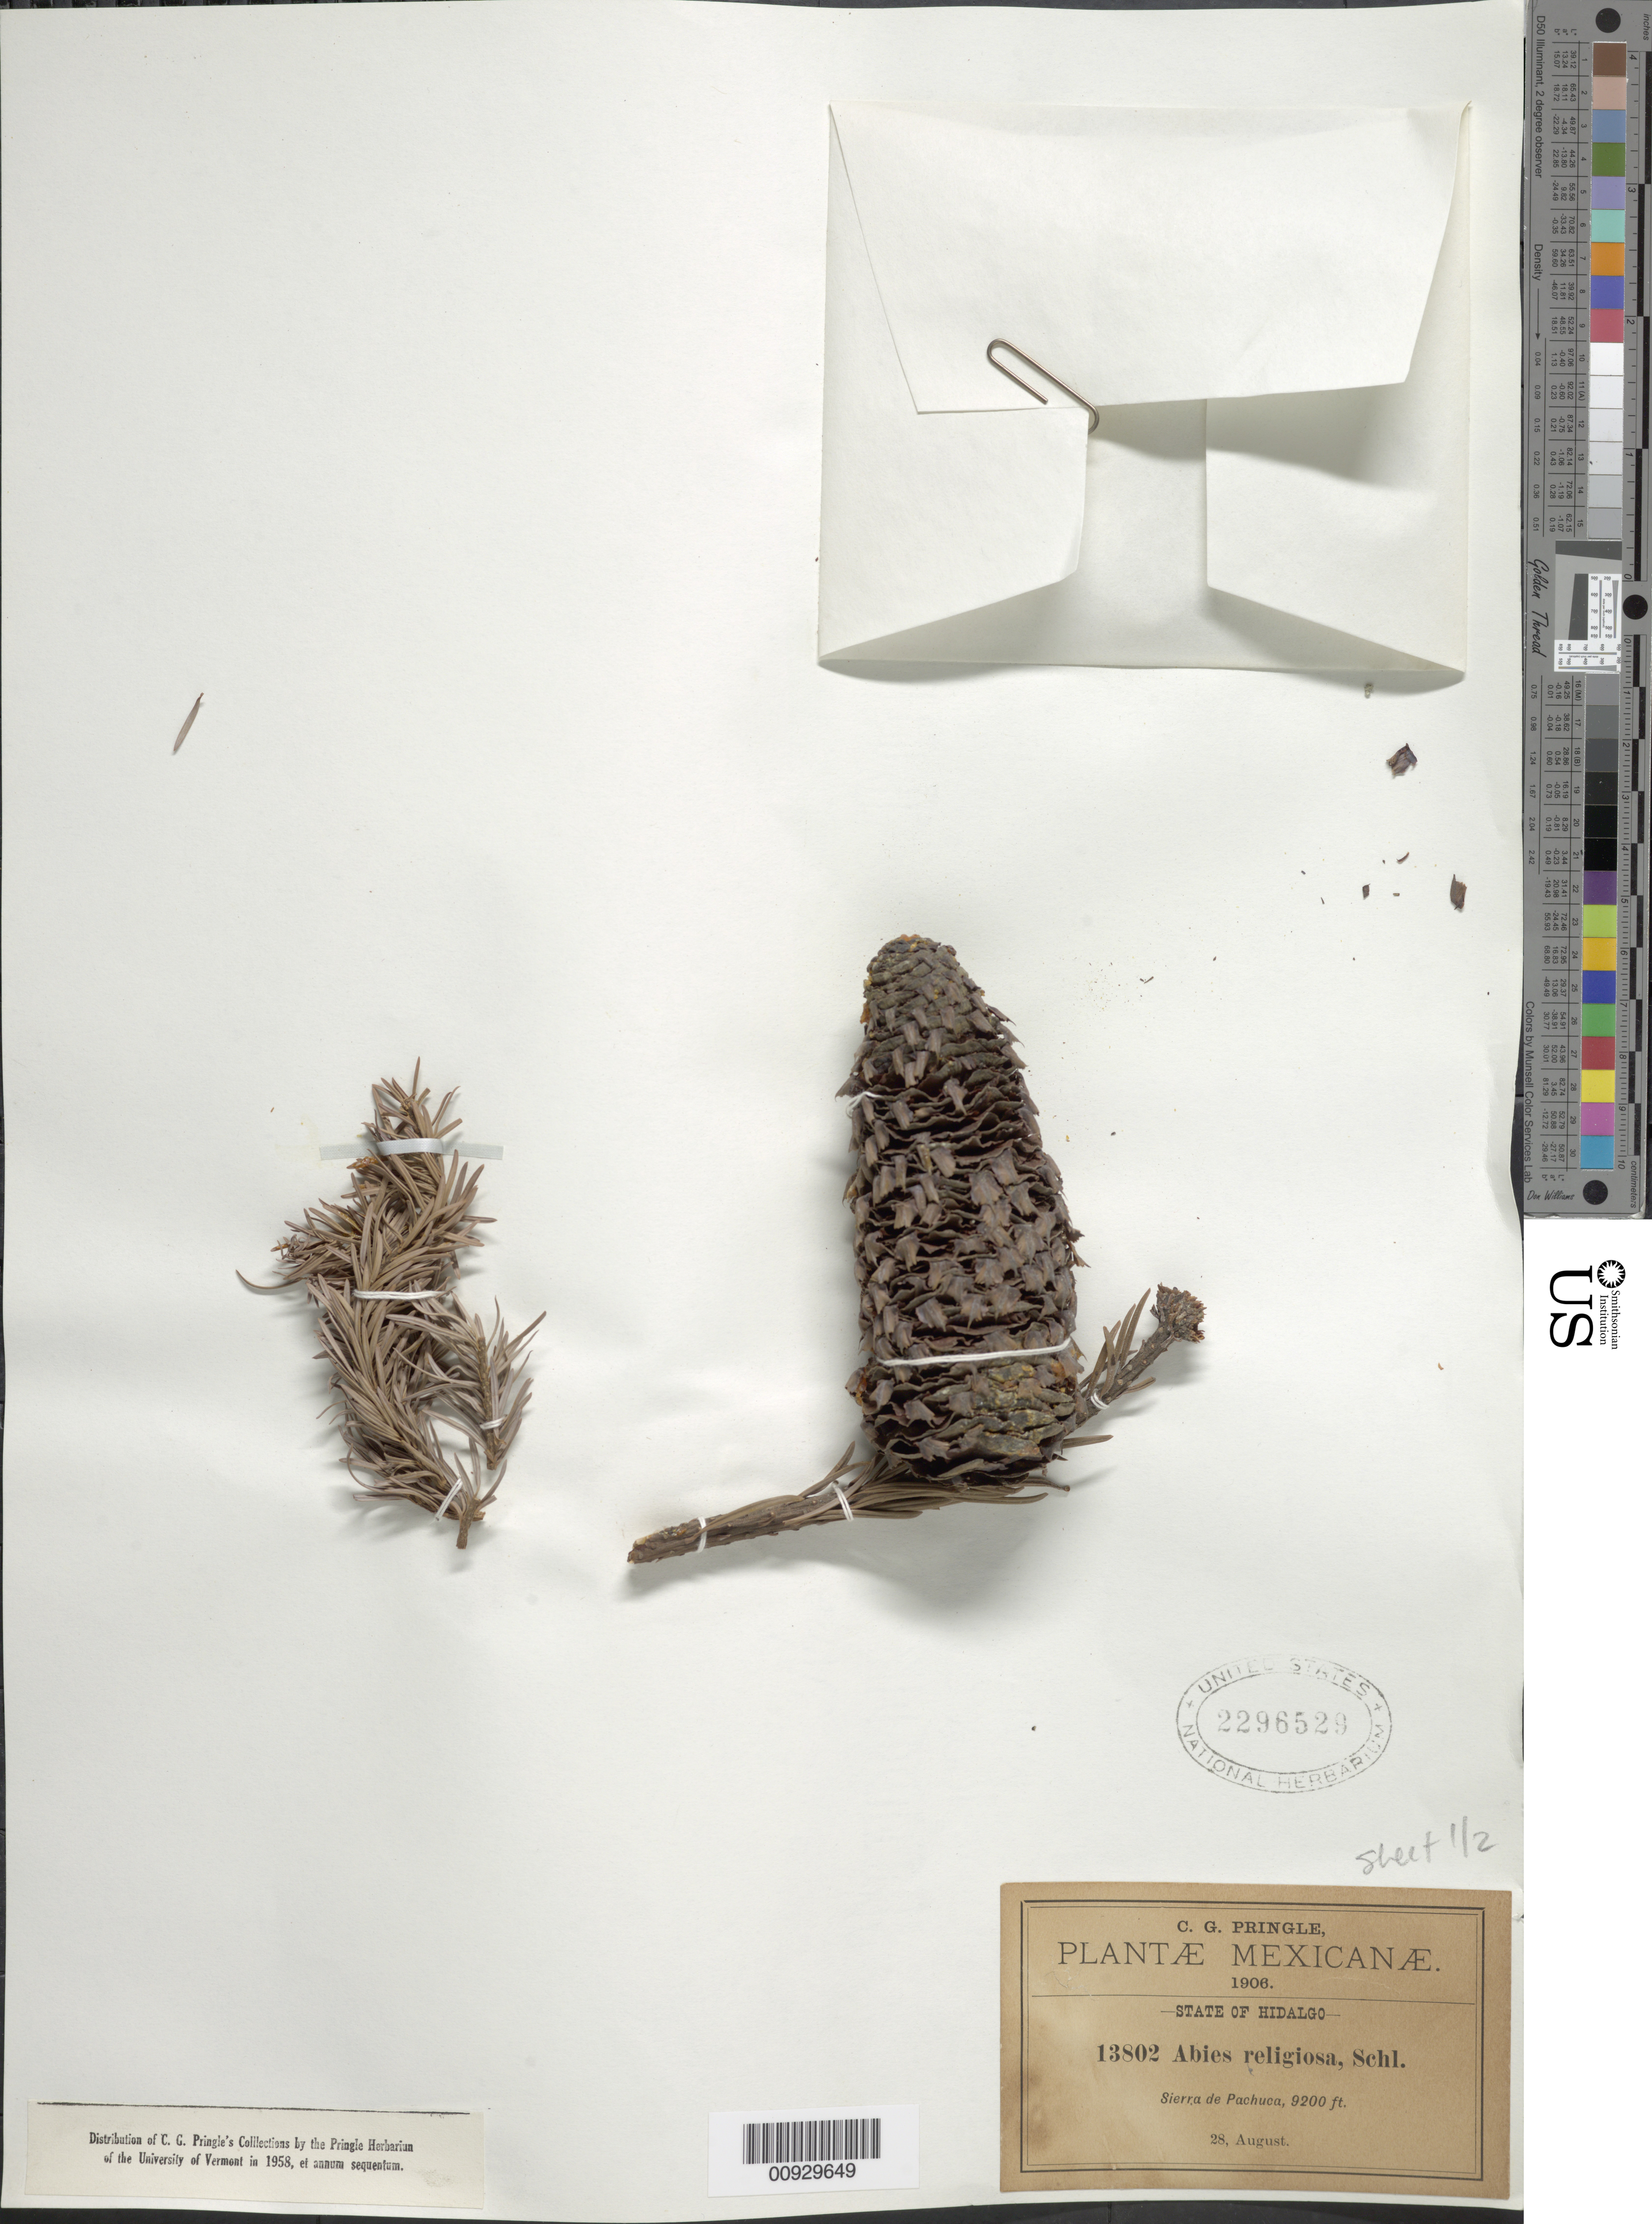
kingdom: Plantae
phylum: Tracheophyta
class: Pinopsida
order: Pinales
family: Pinaceae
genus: Abies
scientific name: Abies religiosa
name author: (Kunth) Schltdl. & Cham.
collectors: C. G. Pringle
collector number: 13802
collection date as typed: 28 Aug 1906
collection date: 1906-08-28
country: Mexico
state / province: Hidalgo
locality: Sierra de Pachuca.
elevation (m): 2804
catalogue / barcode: US 2296529